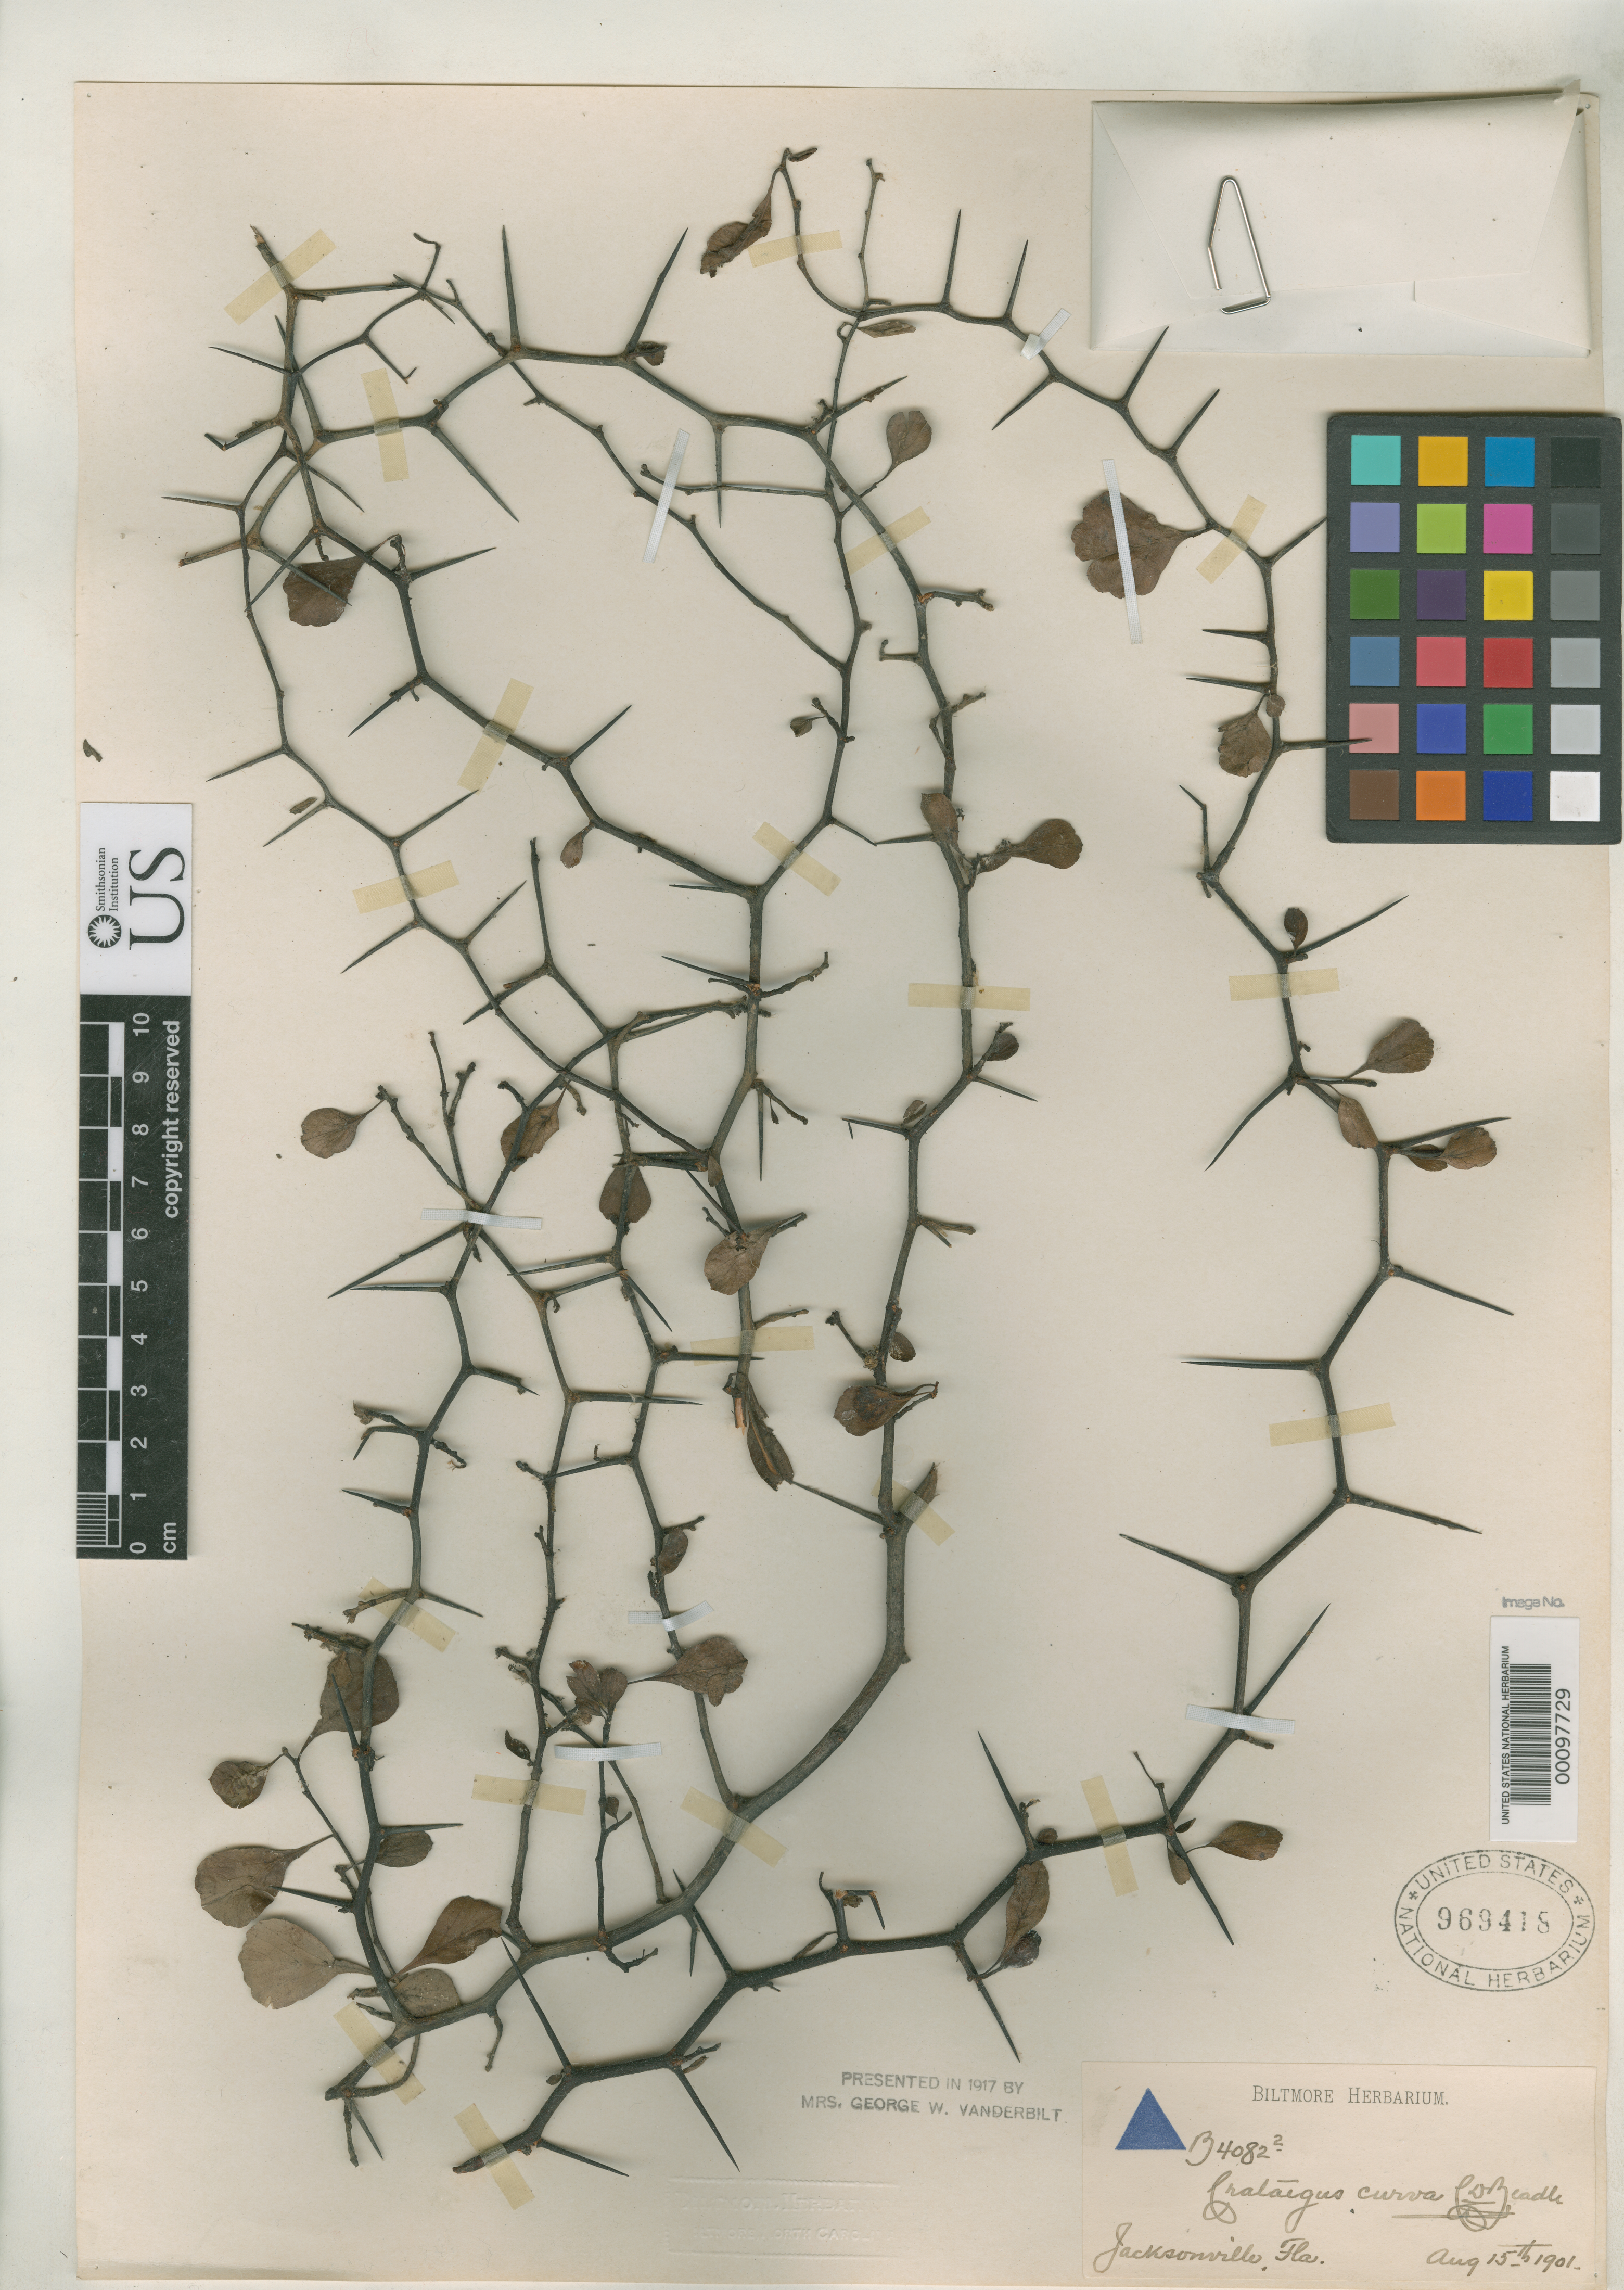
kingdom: Plantae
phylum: Tracheophyta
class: Magnoliopsida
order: Rosales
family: Rosaceae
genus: Crataegus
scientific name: Crataegus curva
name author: Beadle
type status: Syntype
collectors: ex herb. Biltmore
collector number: B 4082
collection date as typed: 30 Mar 1901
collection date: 1901-03-30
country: United States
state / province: Florida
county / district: Duval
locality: Vicinity of Jacksonville.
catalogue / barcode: US 969418